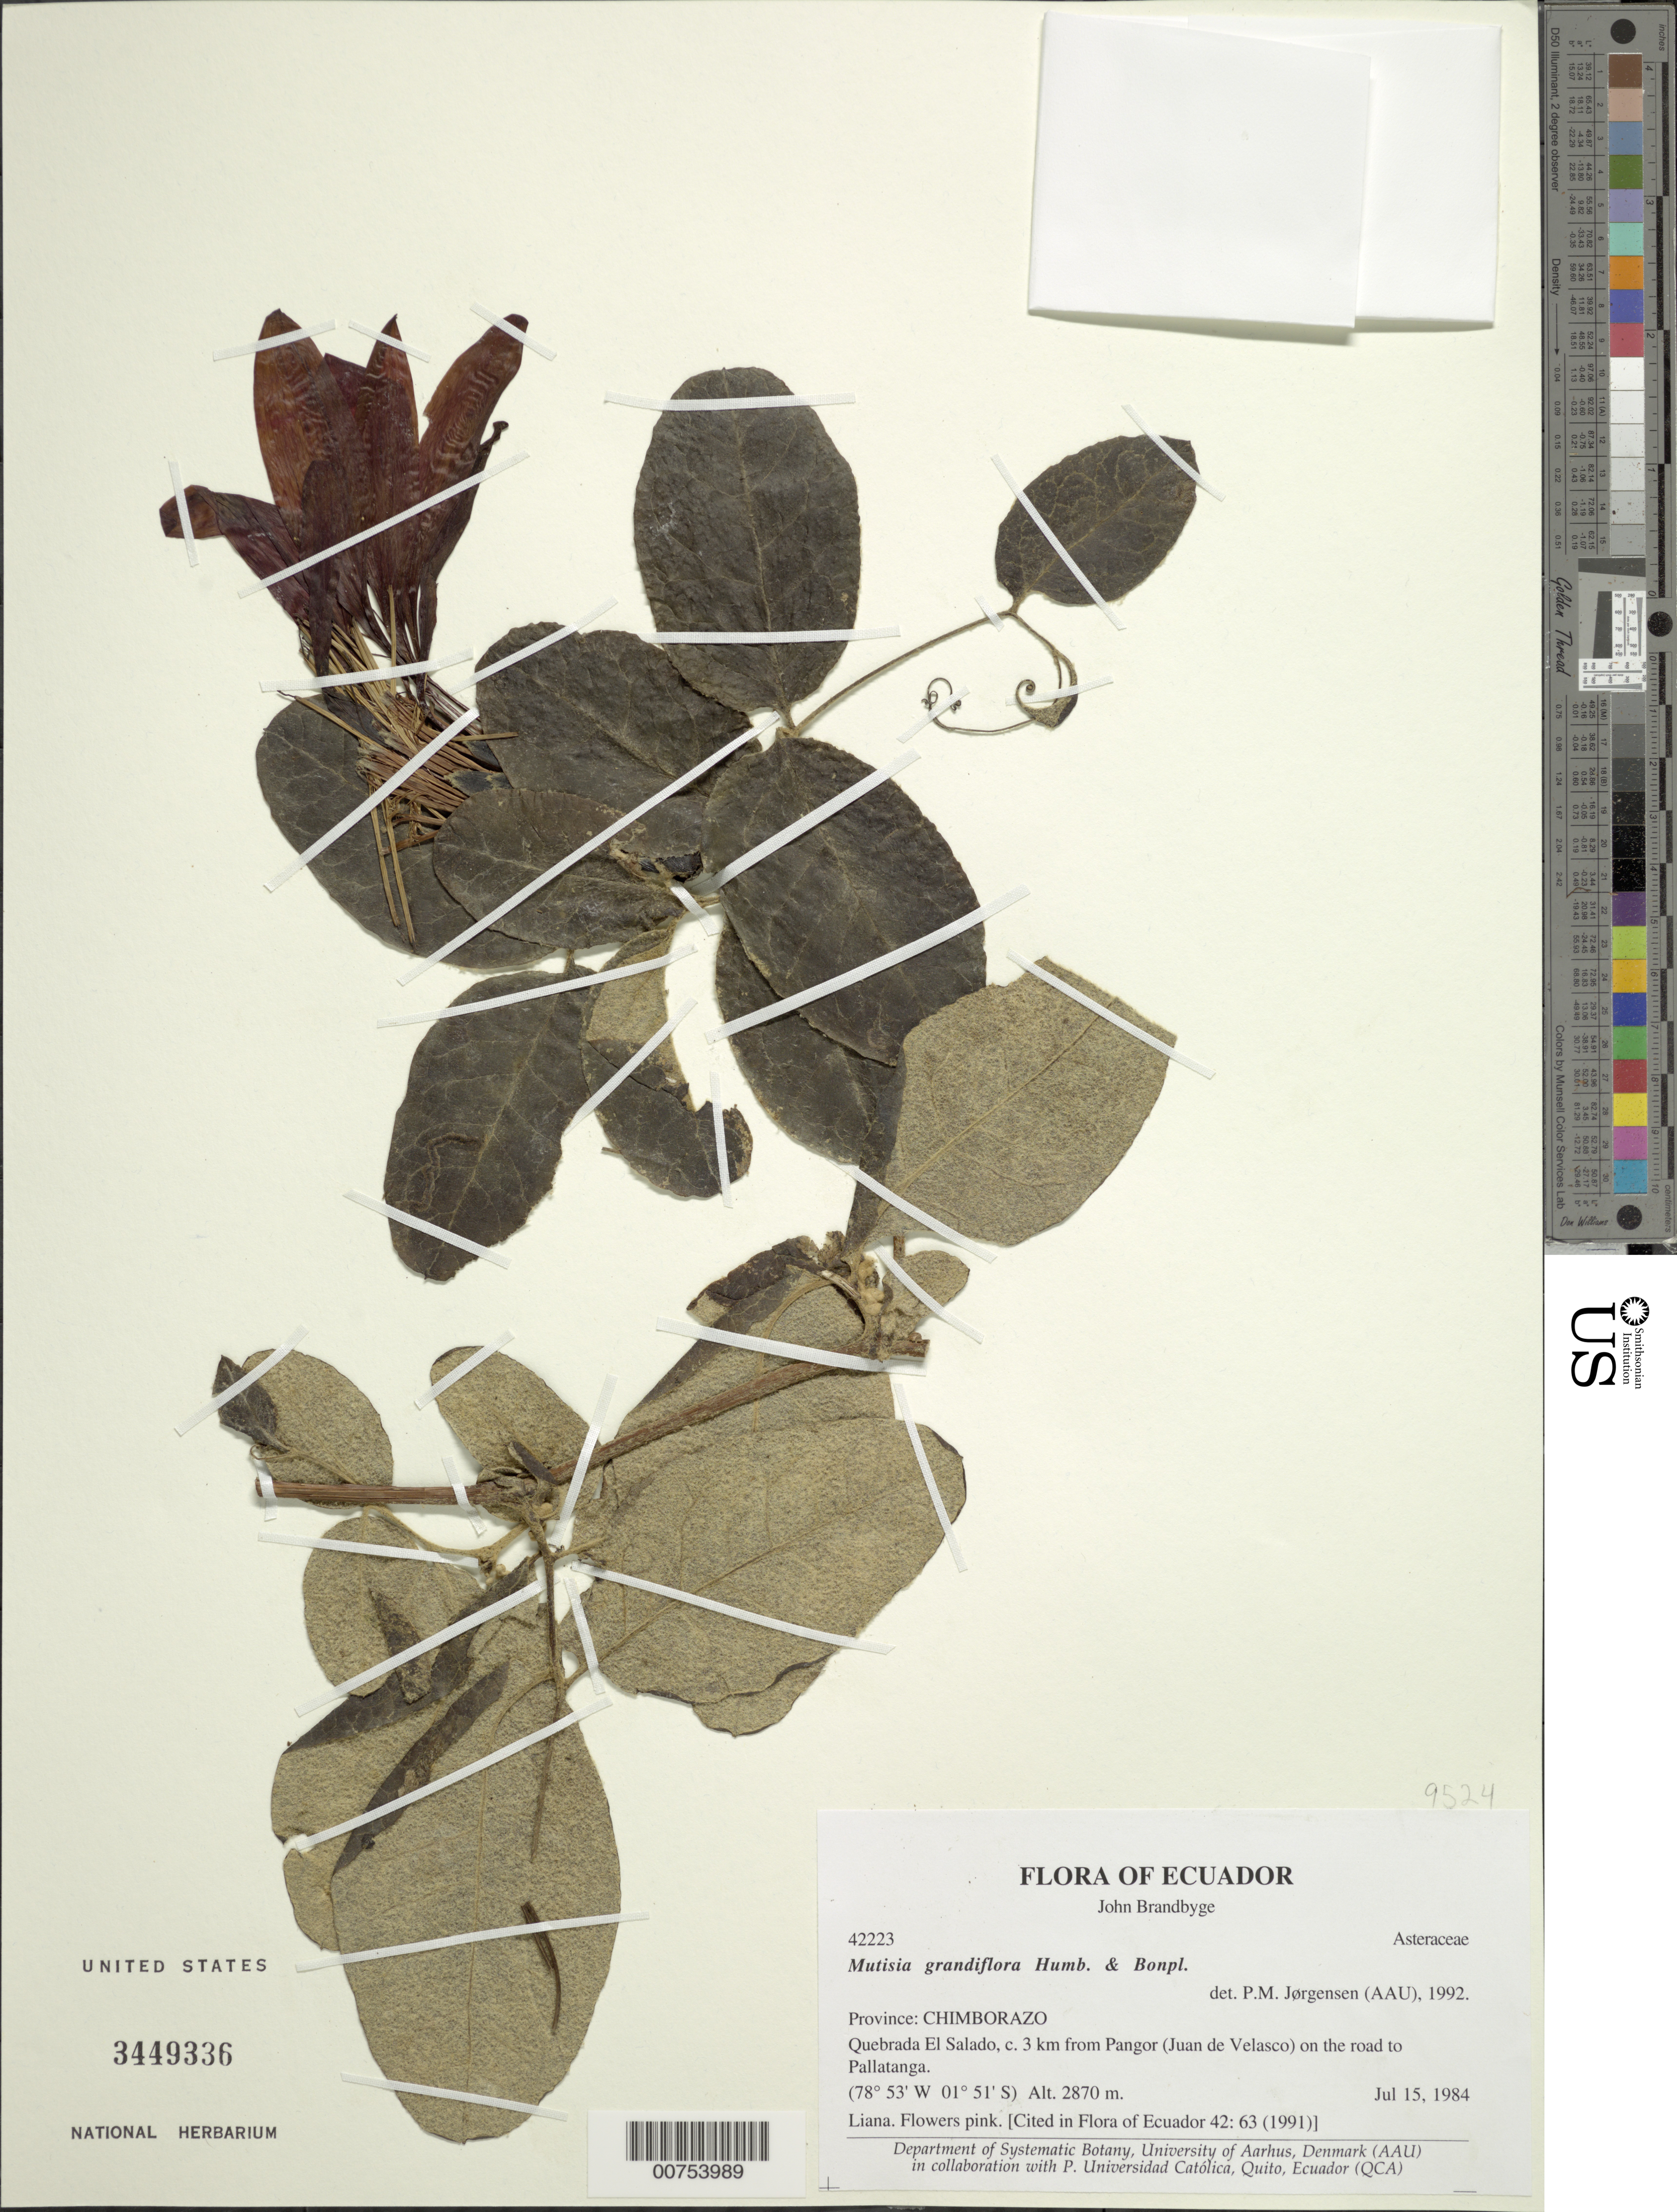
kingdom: Plantae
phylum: Tracheophyta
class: Magnoliopsida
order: Asterales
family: Asteraceae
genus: Mutisia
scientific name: Mutisia grandiflora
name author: Humb. & Bonpl.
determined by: Jørgensen, P. M.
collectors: J. Brandbyge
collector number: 42223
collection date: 1984-07-15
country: Ecuador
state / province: Chimborazo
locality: Quebrada El Salado, 3 km from Pangor (Juan de Velasco), on road to Pallatanga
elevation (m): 2870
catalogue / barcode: US 3449336